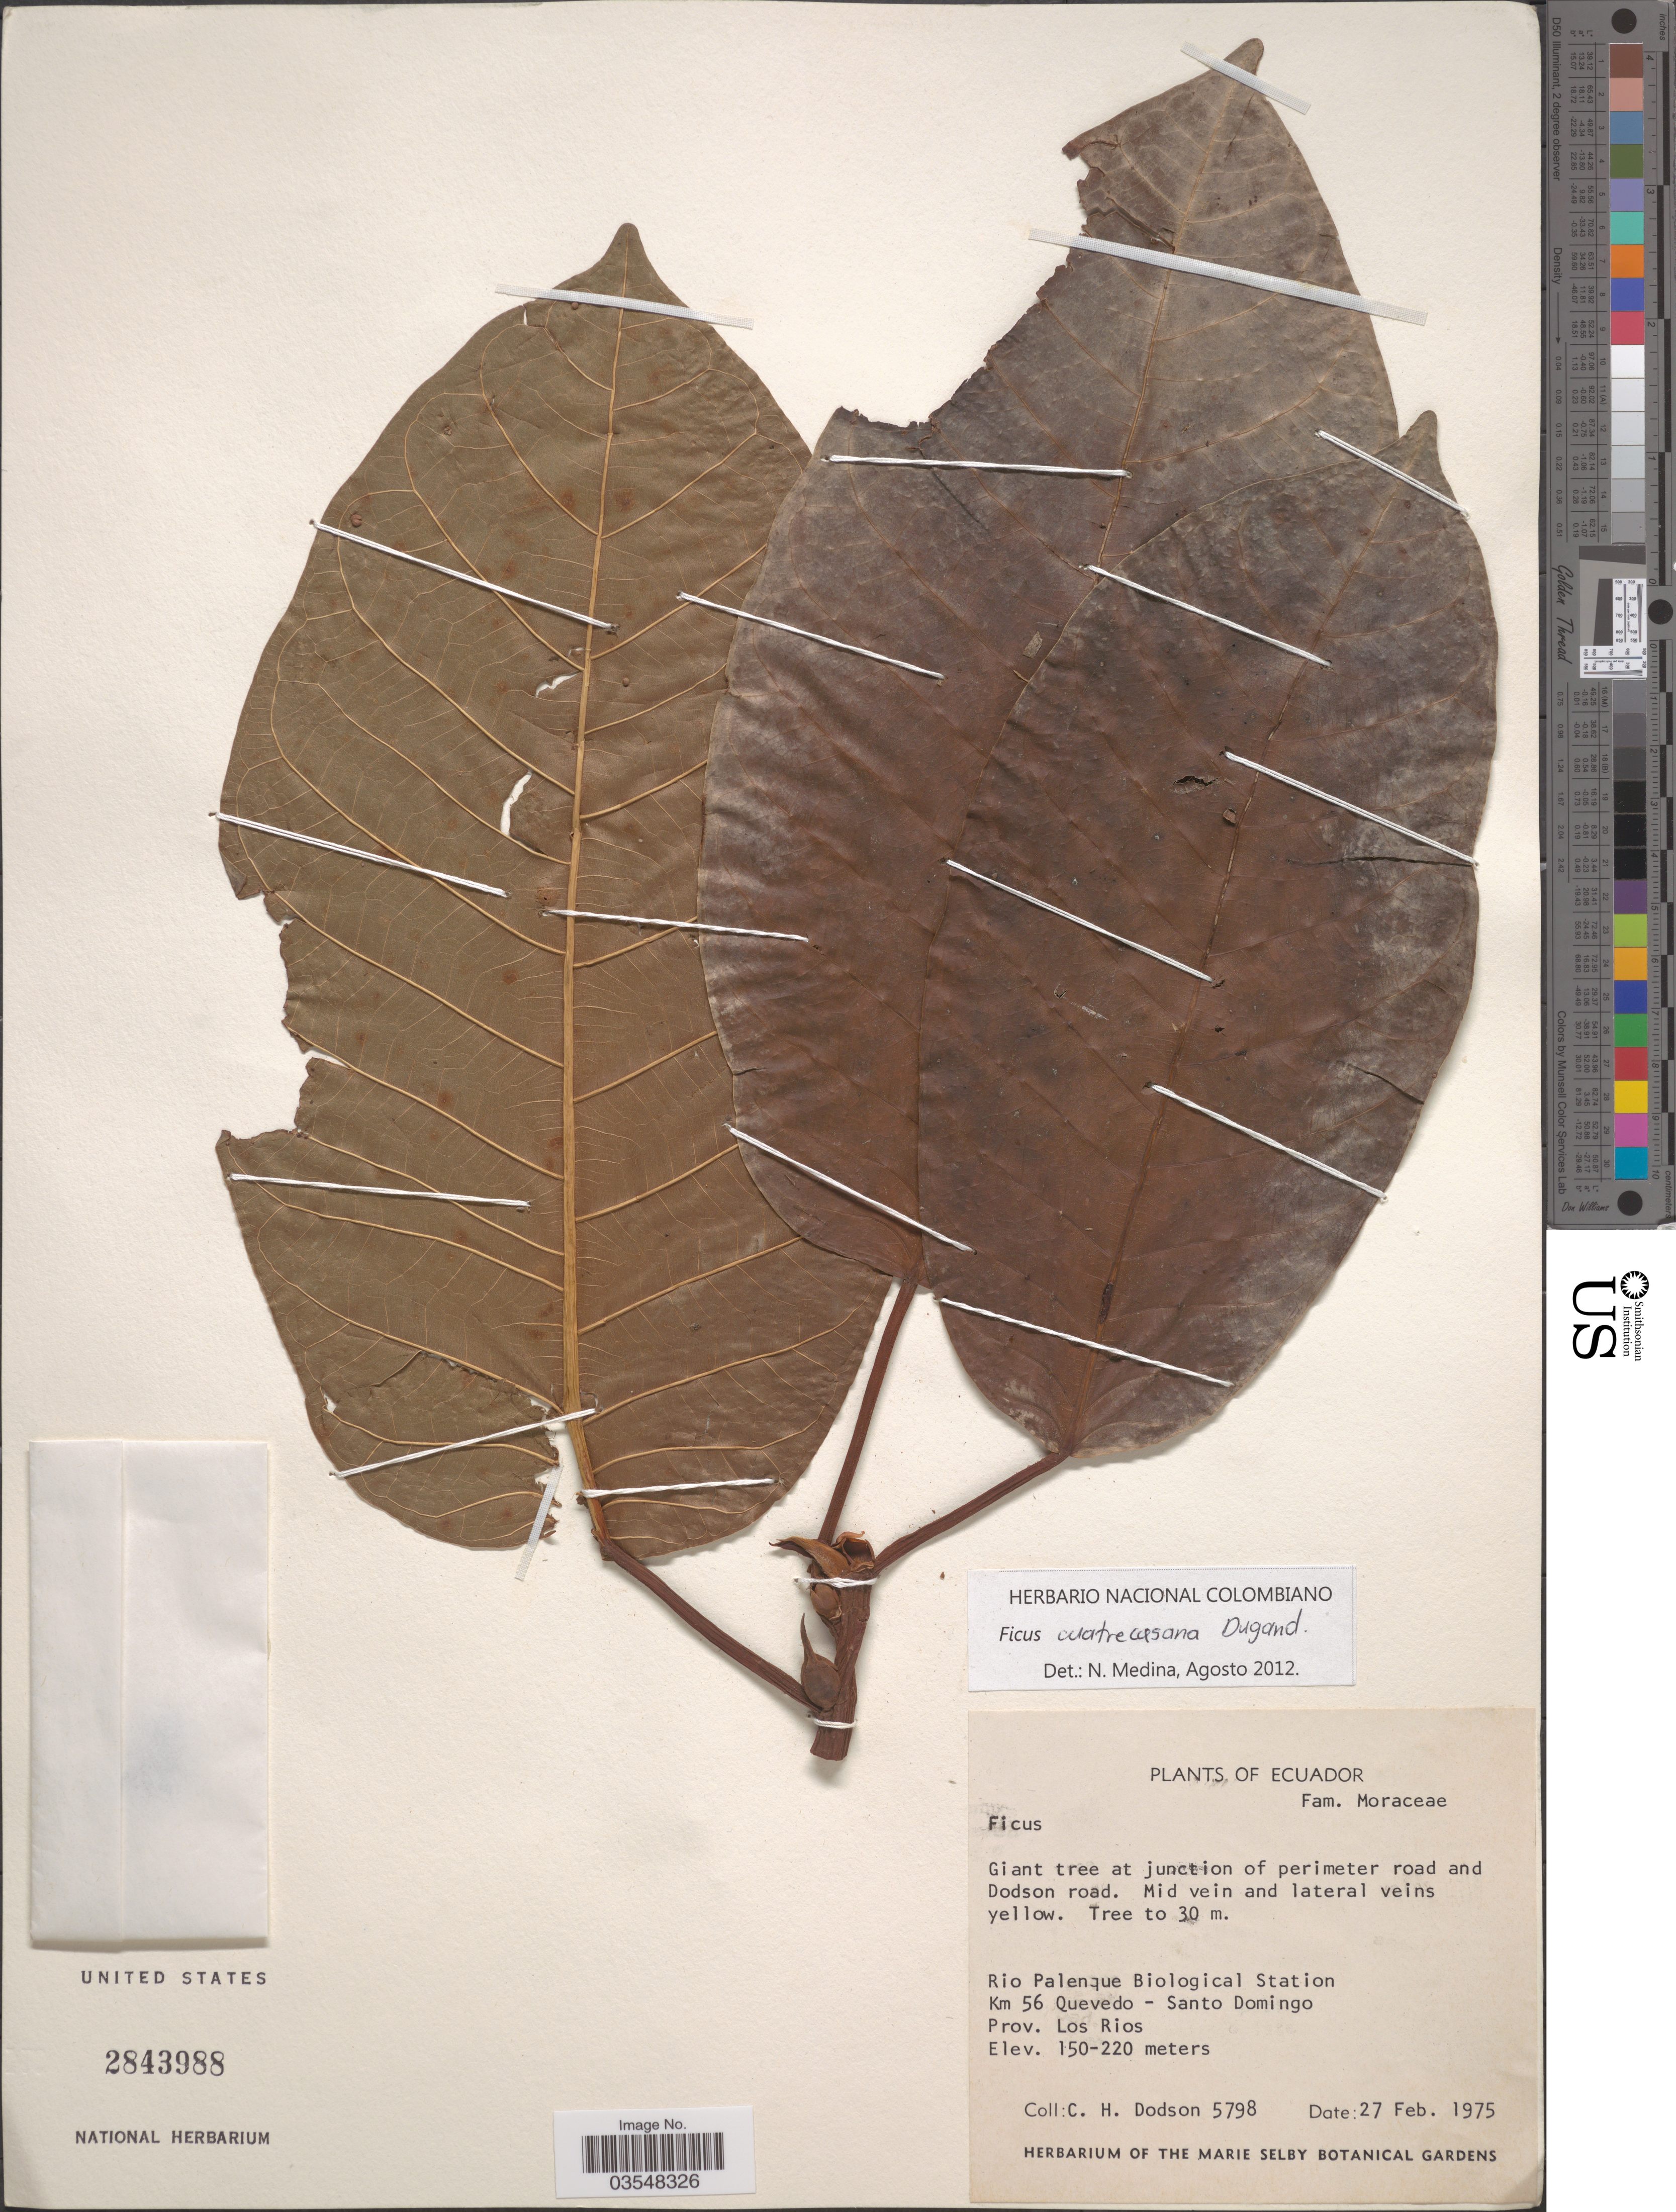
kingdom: Plantae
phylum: Tracheophyta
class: Magnoliopsida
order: Rosales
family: Moraceae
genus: Ficus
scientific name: Ficus cuatrecasasiana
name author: Dugand G.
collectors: C. H. Dodson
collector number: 5798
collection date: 1975-02-27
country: Ecuador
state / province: Los Ríos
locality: Giant tree at junction of perimeter road and Dodson road. Rio Palenque Biological Station. Km 56 Quevedo - Santo Domingo.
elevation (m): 150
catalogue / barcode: US 2843988